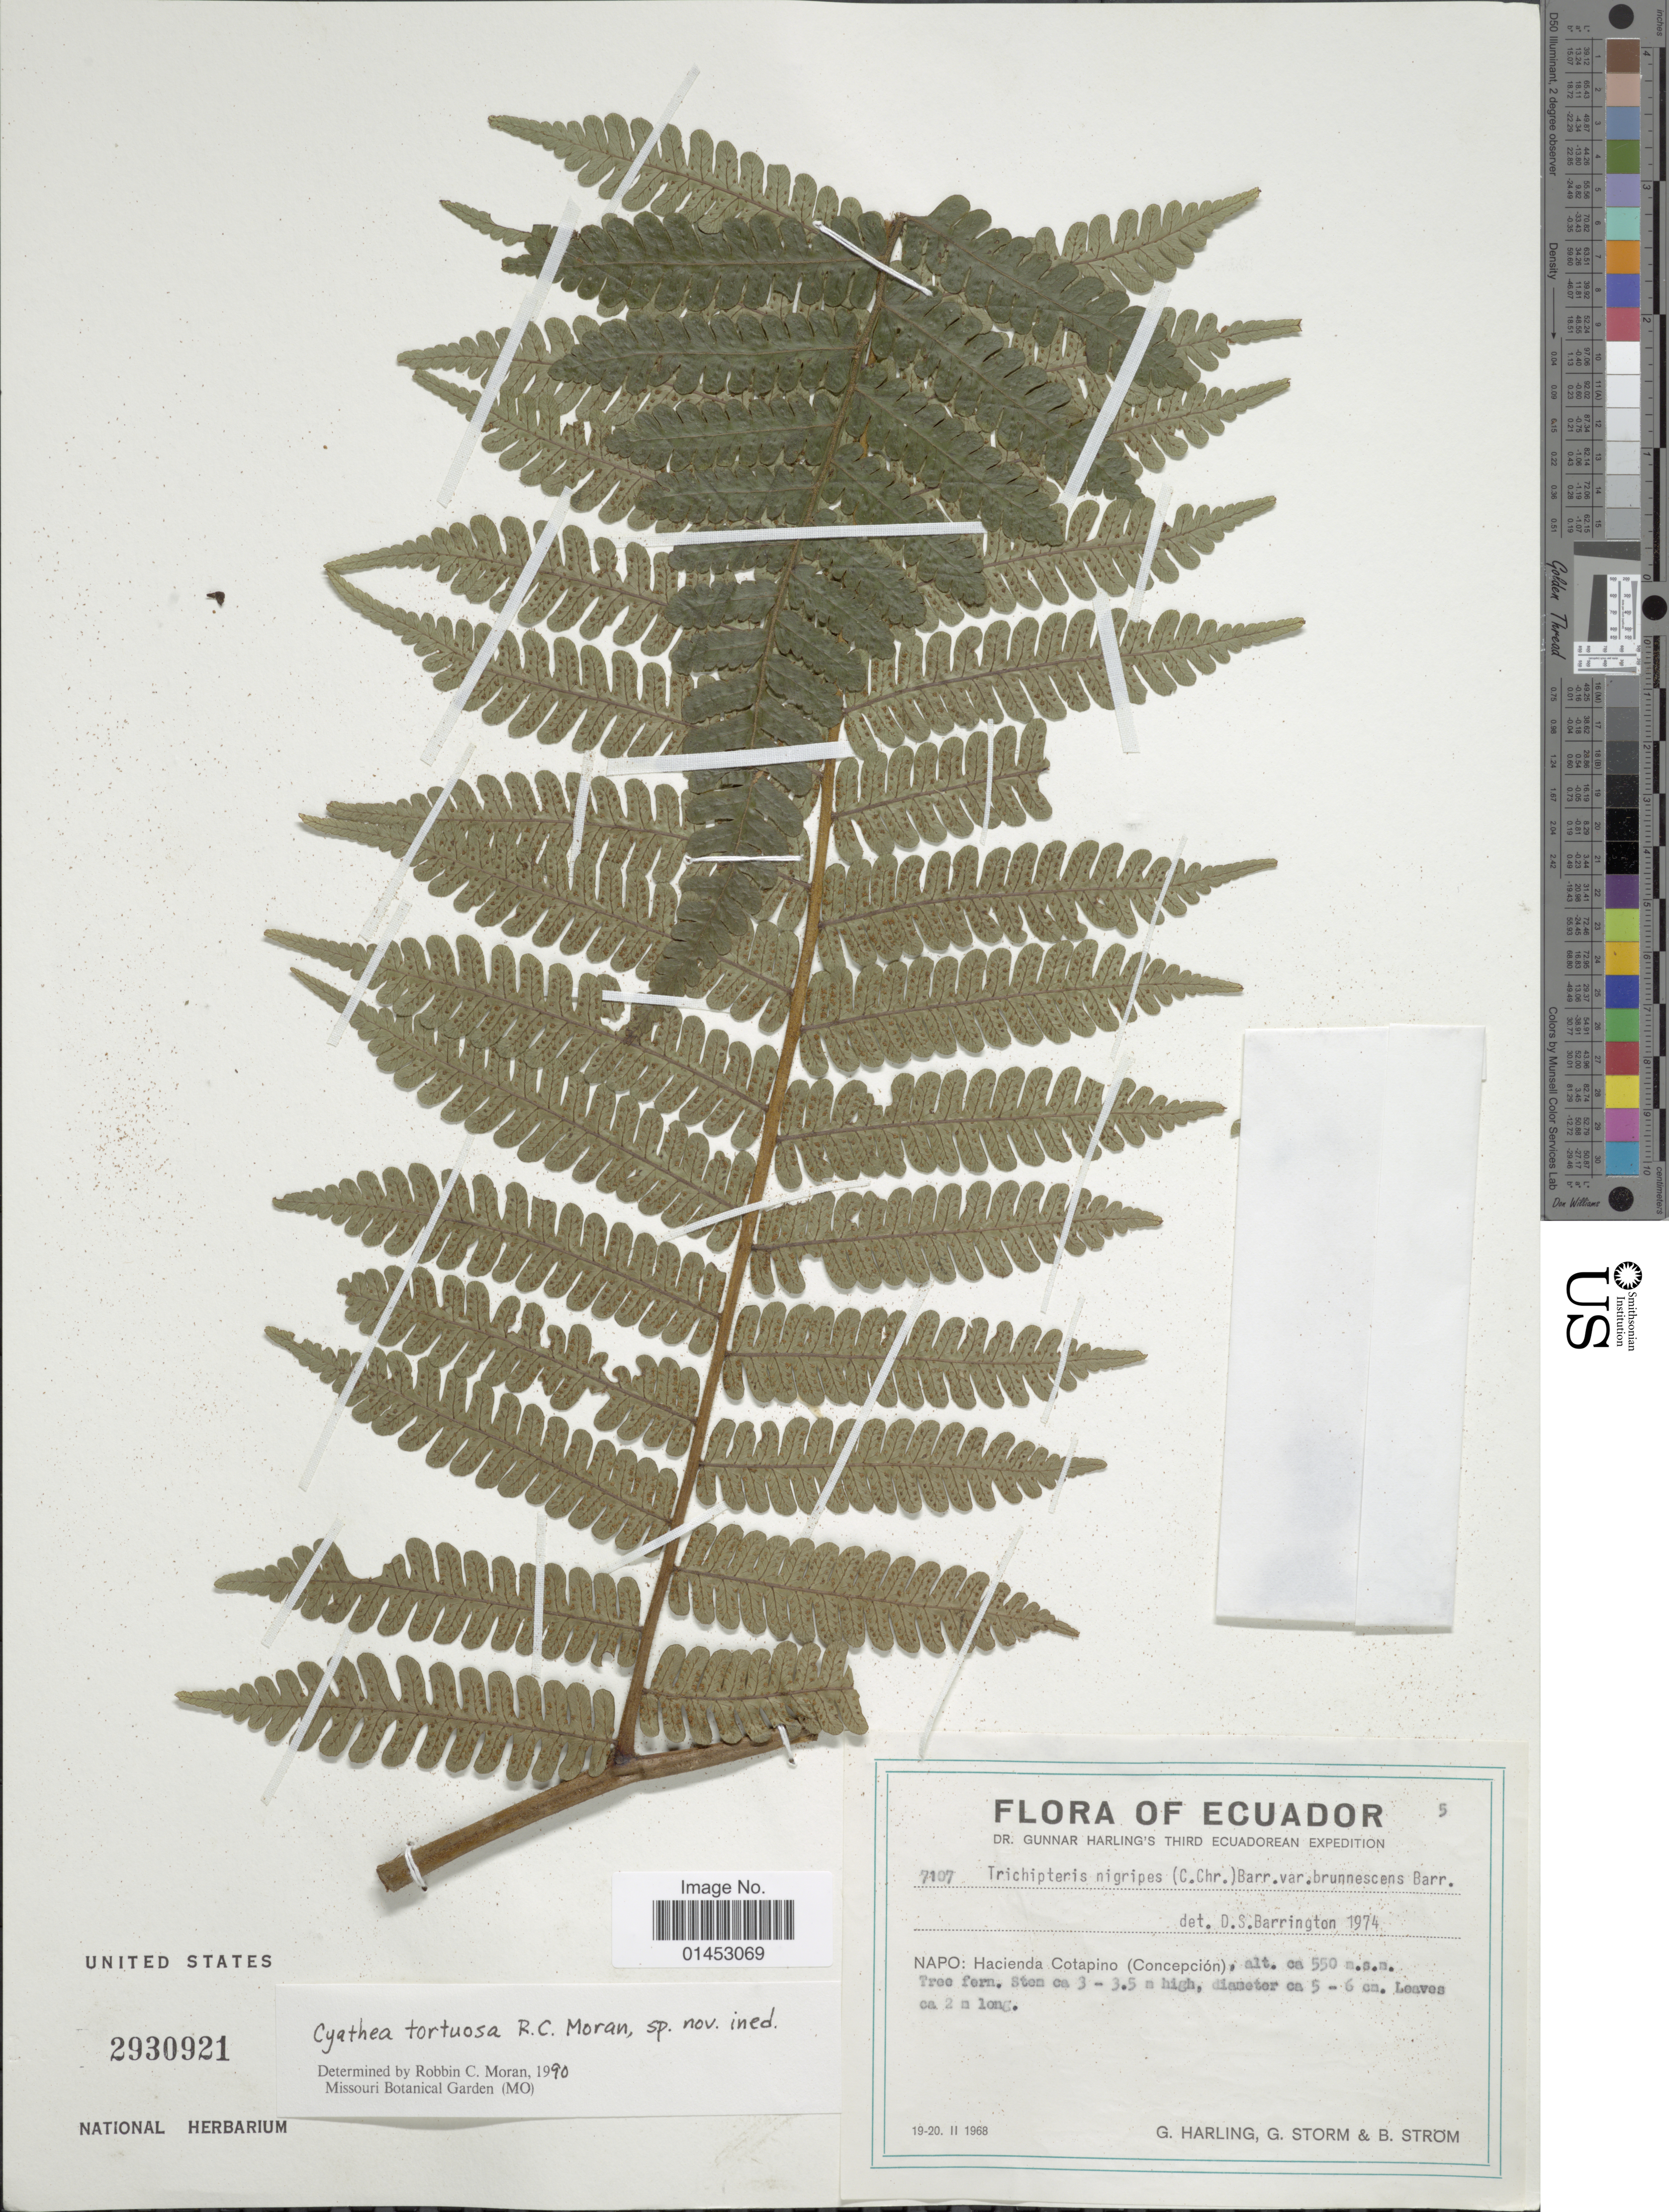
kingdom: Plantae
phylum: Tracheophyta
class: Polypodiopsida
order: Cyatheales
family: Cyatheaceae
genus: Cyathea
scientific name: Cyathea tortuosa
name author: R.C. Moran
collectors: G. Harling, G. Storm & B. Ström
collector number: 7107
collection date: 1968-02-19/1968-02-20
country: Ecuador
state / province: Napo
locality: Napo: Hacienda Cotapino(Concepcion)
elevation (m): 550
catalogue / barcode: US 2930921